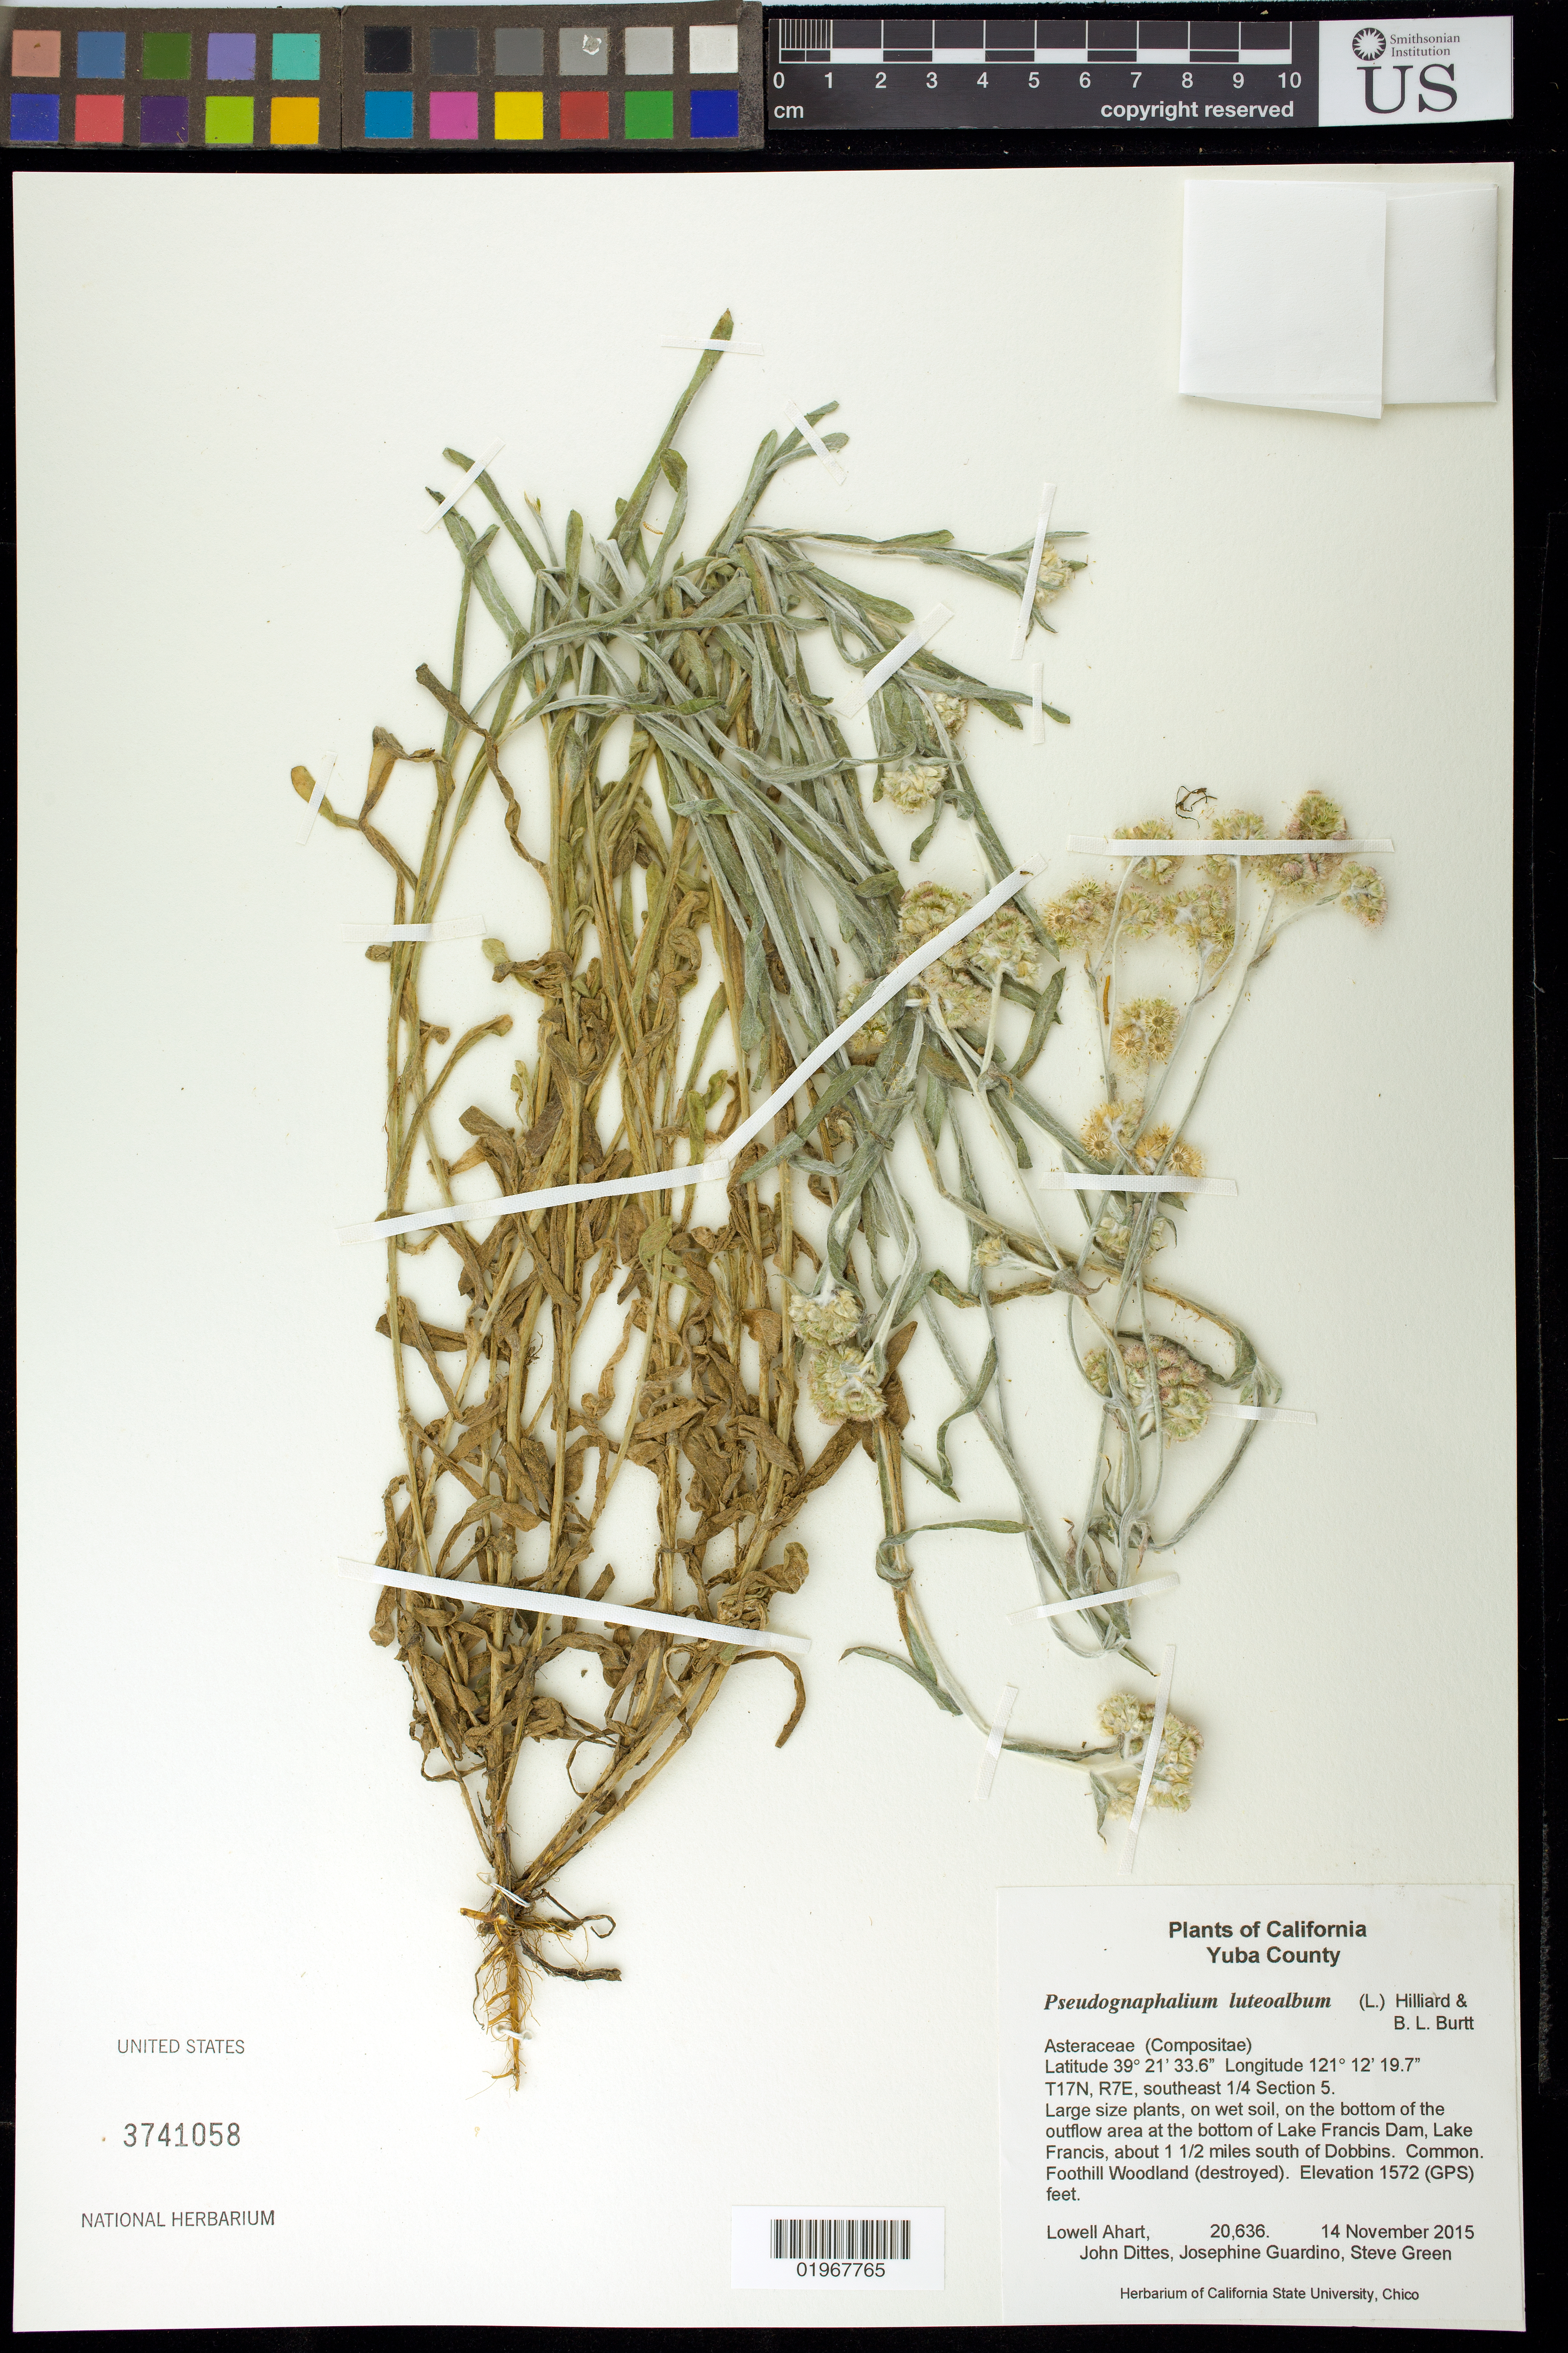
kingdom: Plantae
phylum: Tracheophyta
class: Magnoliopsida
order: Asterales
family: Asteraceae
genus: Pseudognaphalium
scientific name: Pseudognaphalium luteoalbum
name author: (L.) Hilliard & B.L. Burtt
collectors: L. Ahart, J. Dittes, J. Guardino & S. Green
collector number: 20636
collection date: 2015-11-14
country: United States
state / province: California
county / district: Yuba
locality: T17N, R7E, southeast 1/4 Section 5. Bottom of the outflow area at the bottom of Lake Francis Dam, Lake Francis, about 1 1/2 miles south of Dobbins.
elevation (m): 479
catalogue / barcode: US 3741058